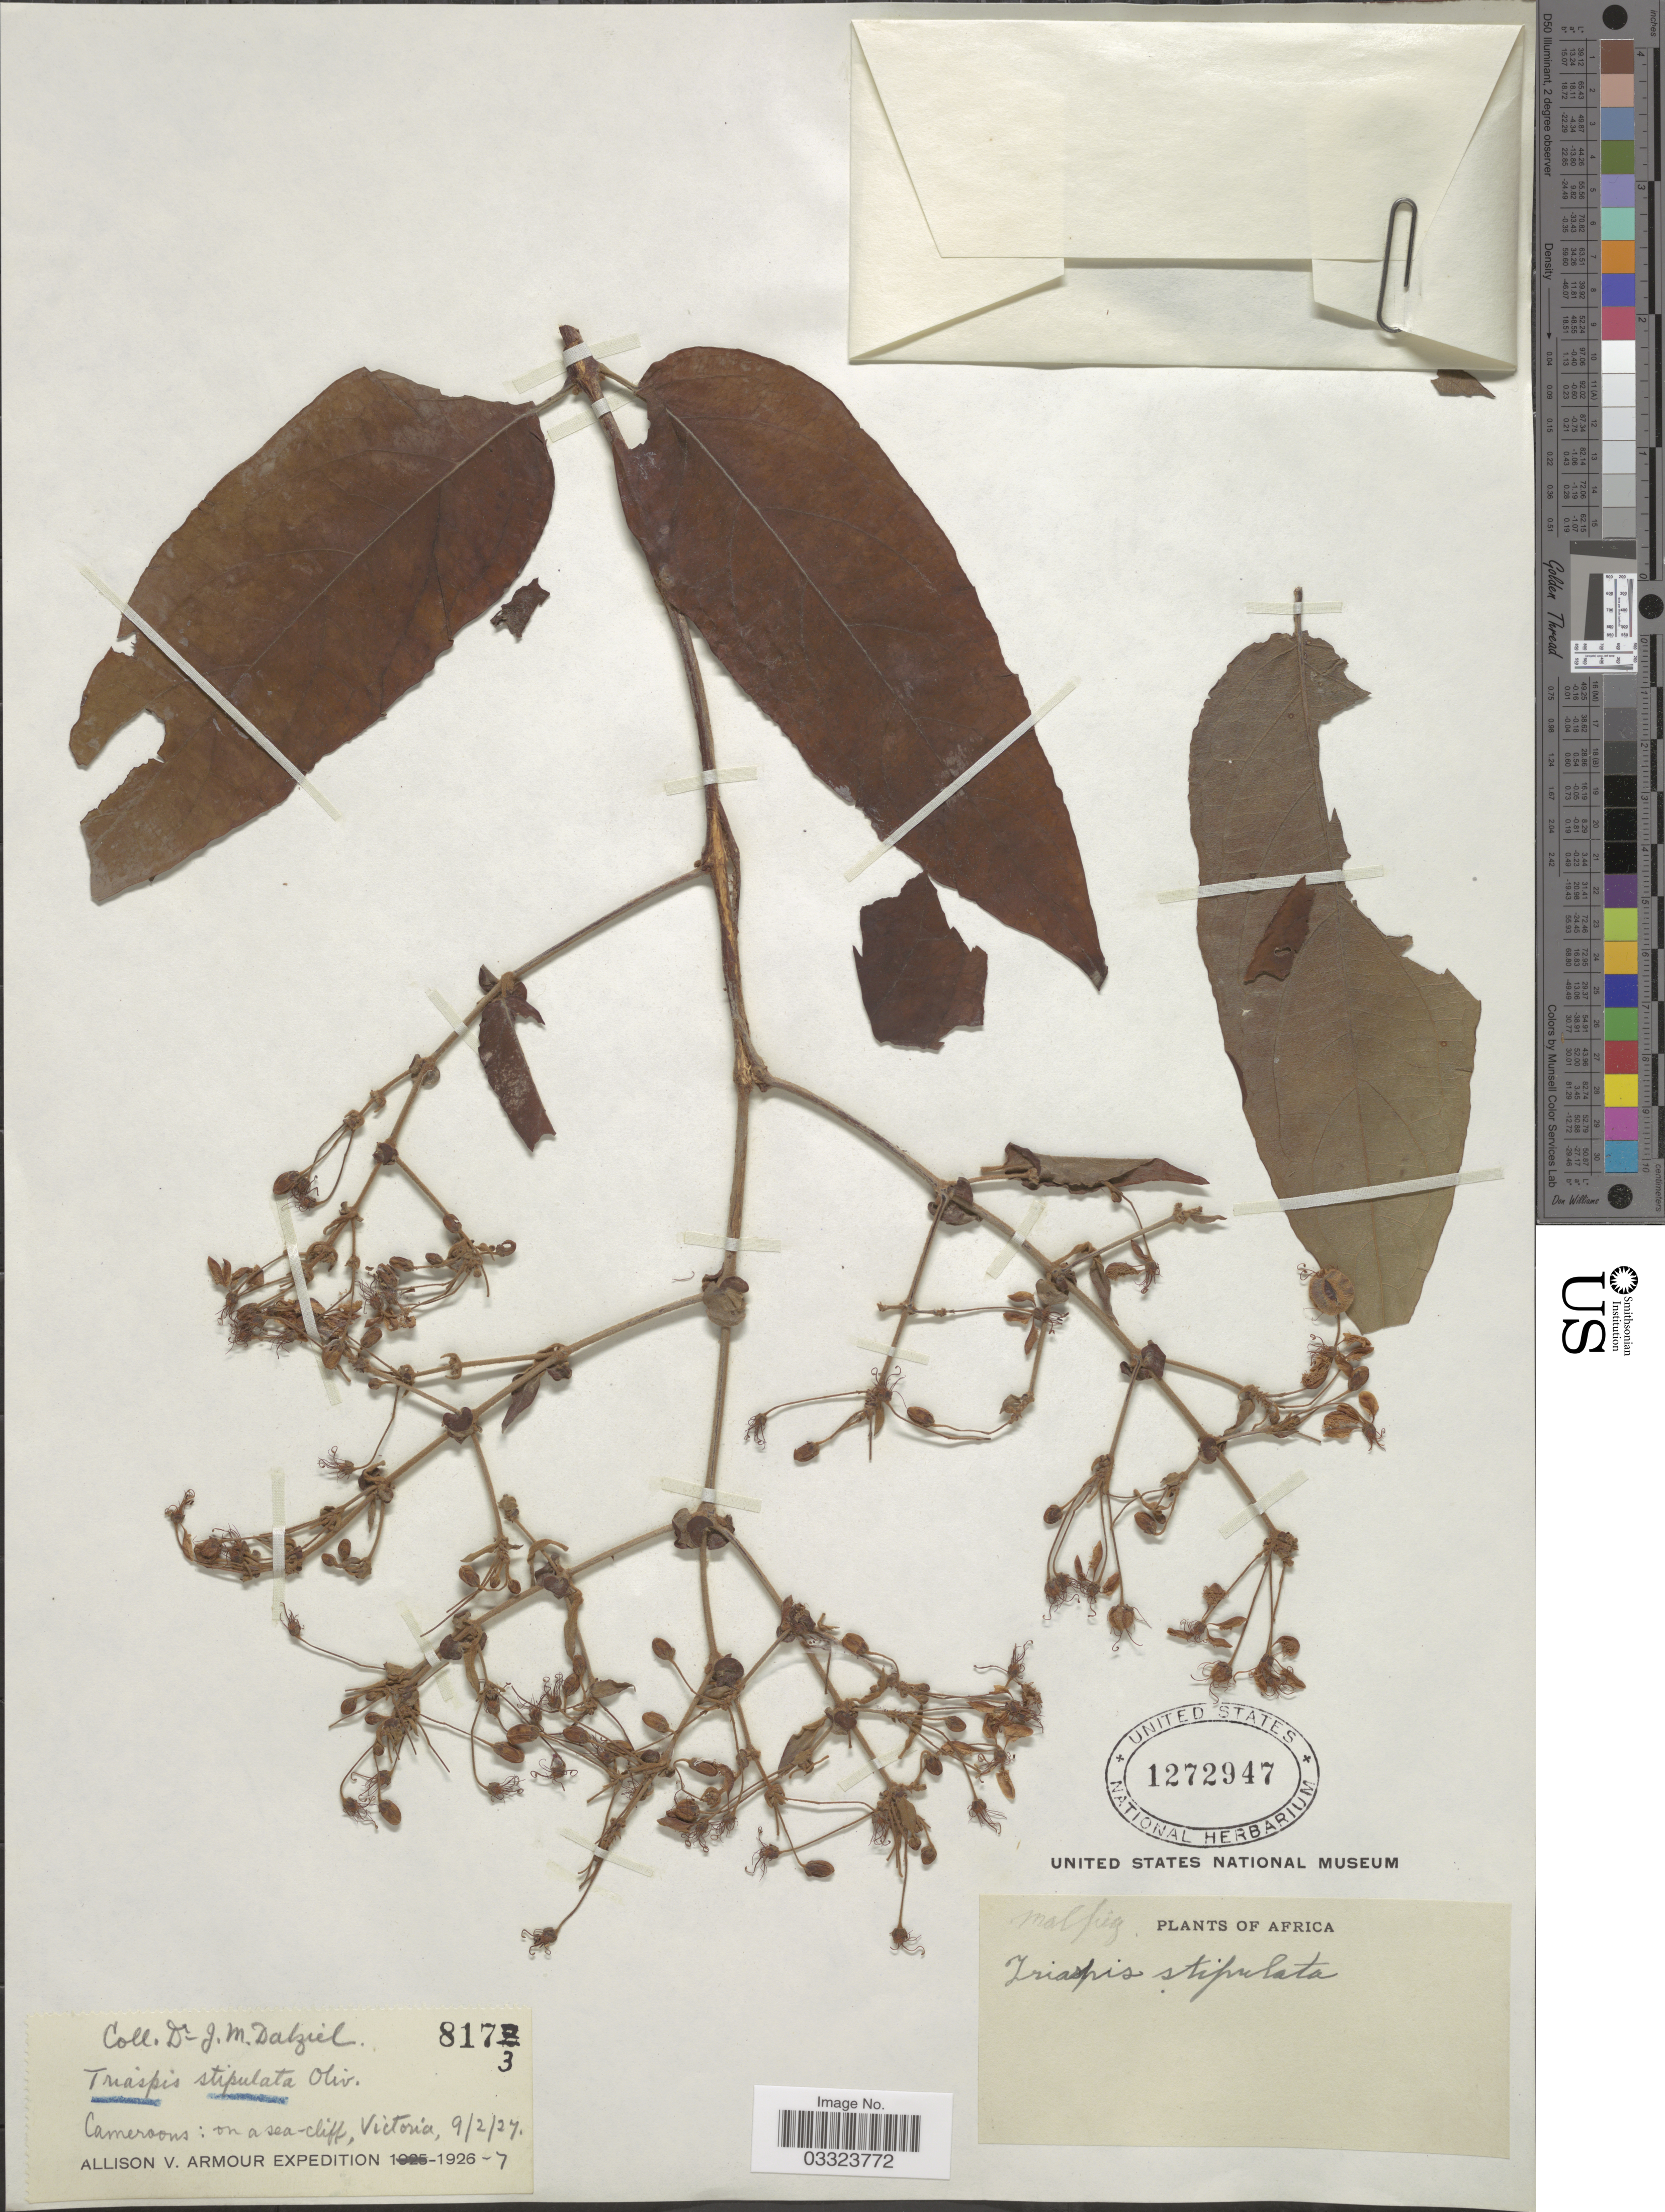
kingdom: Plantae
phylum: Tracheophyta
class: Magnoliopsida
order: Malpighiales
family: Malpighiaceae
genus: Triaspis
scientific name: Triaspis stipulata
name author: Oliv.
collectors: J. Dalziel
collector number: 8173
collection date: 1927-02-09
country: Cameroon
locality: Africa. Cameroons: on a sea-cliff, Victoria.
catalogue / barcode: US 1272947